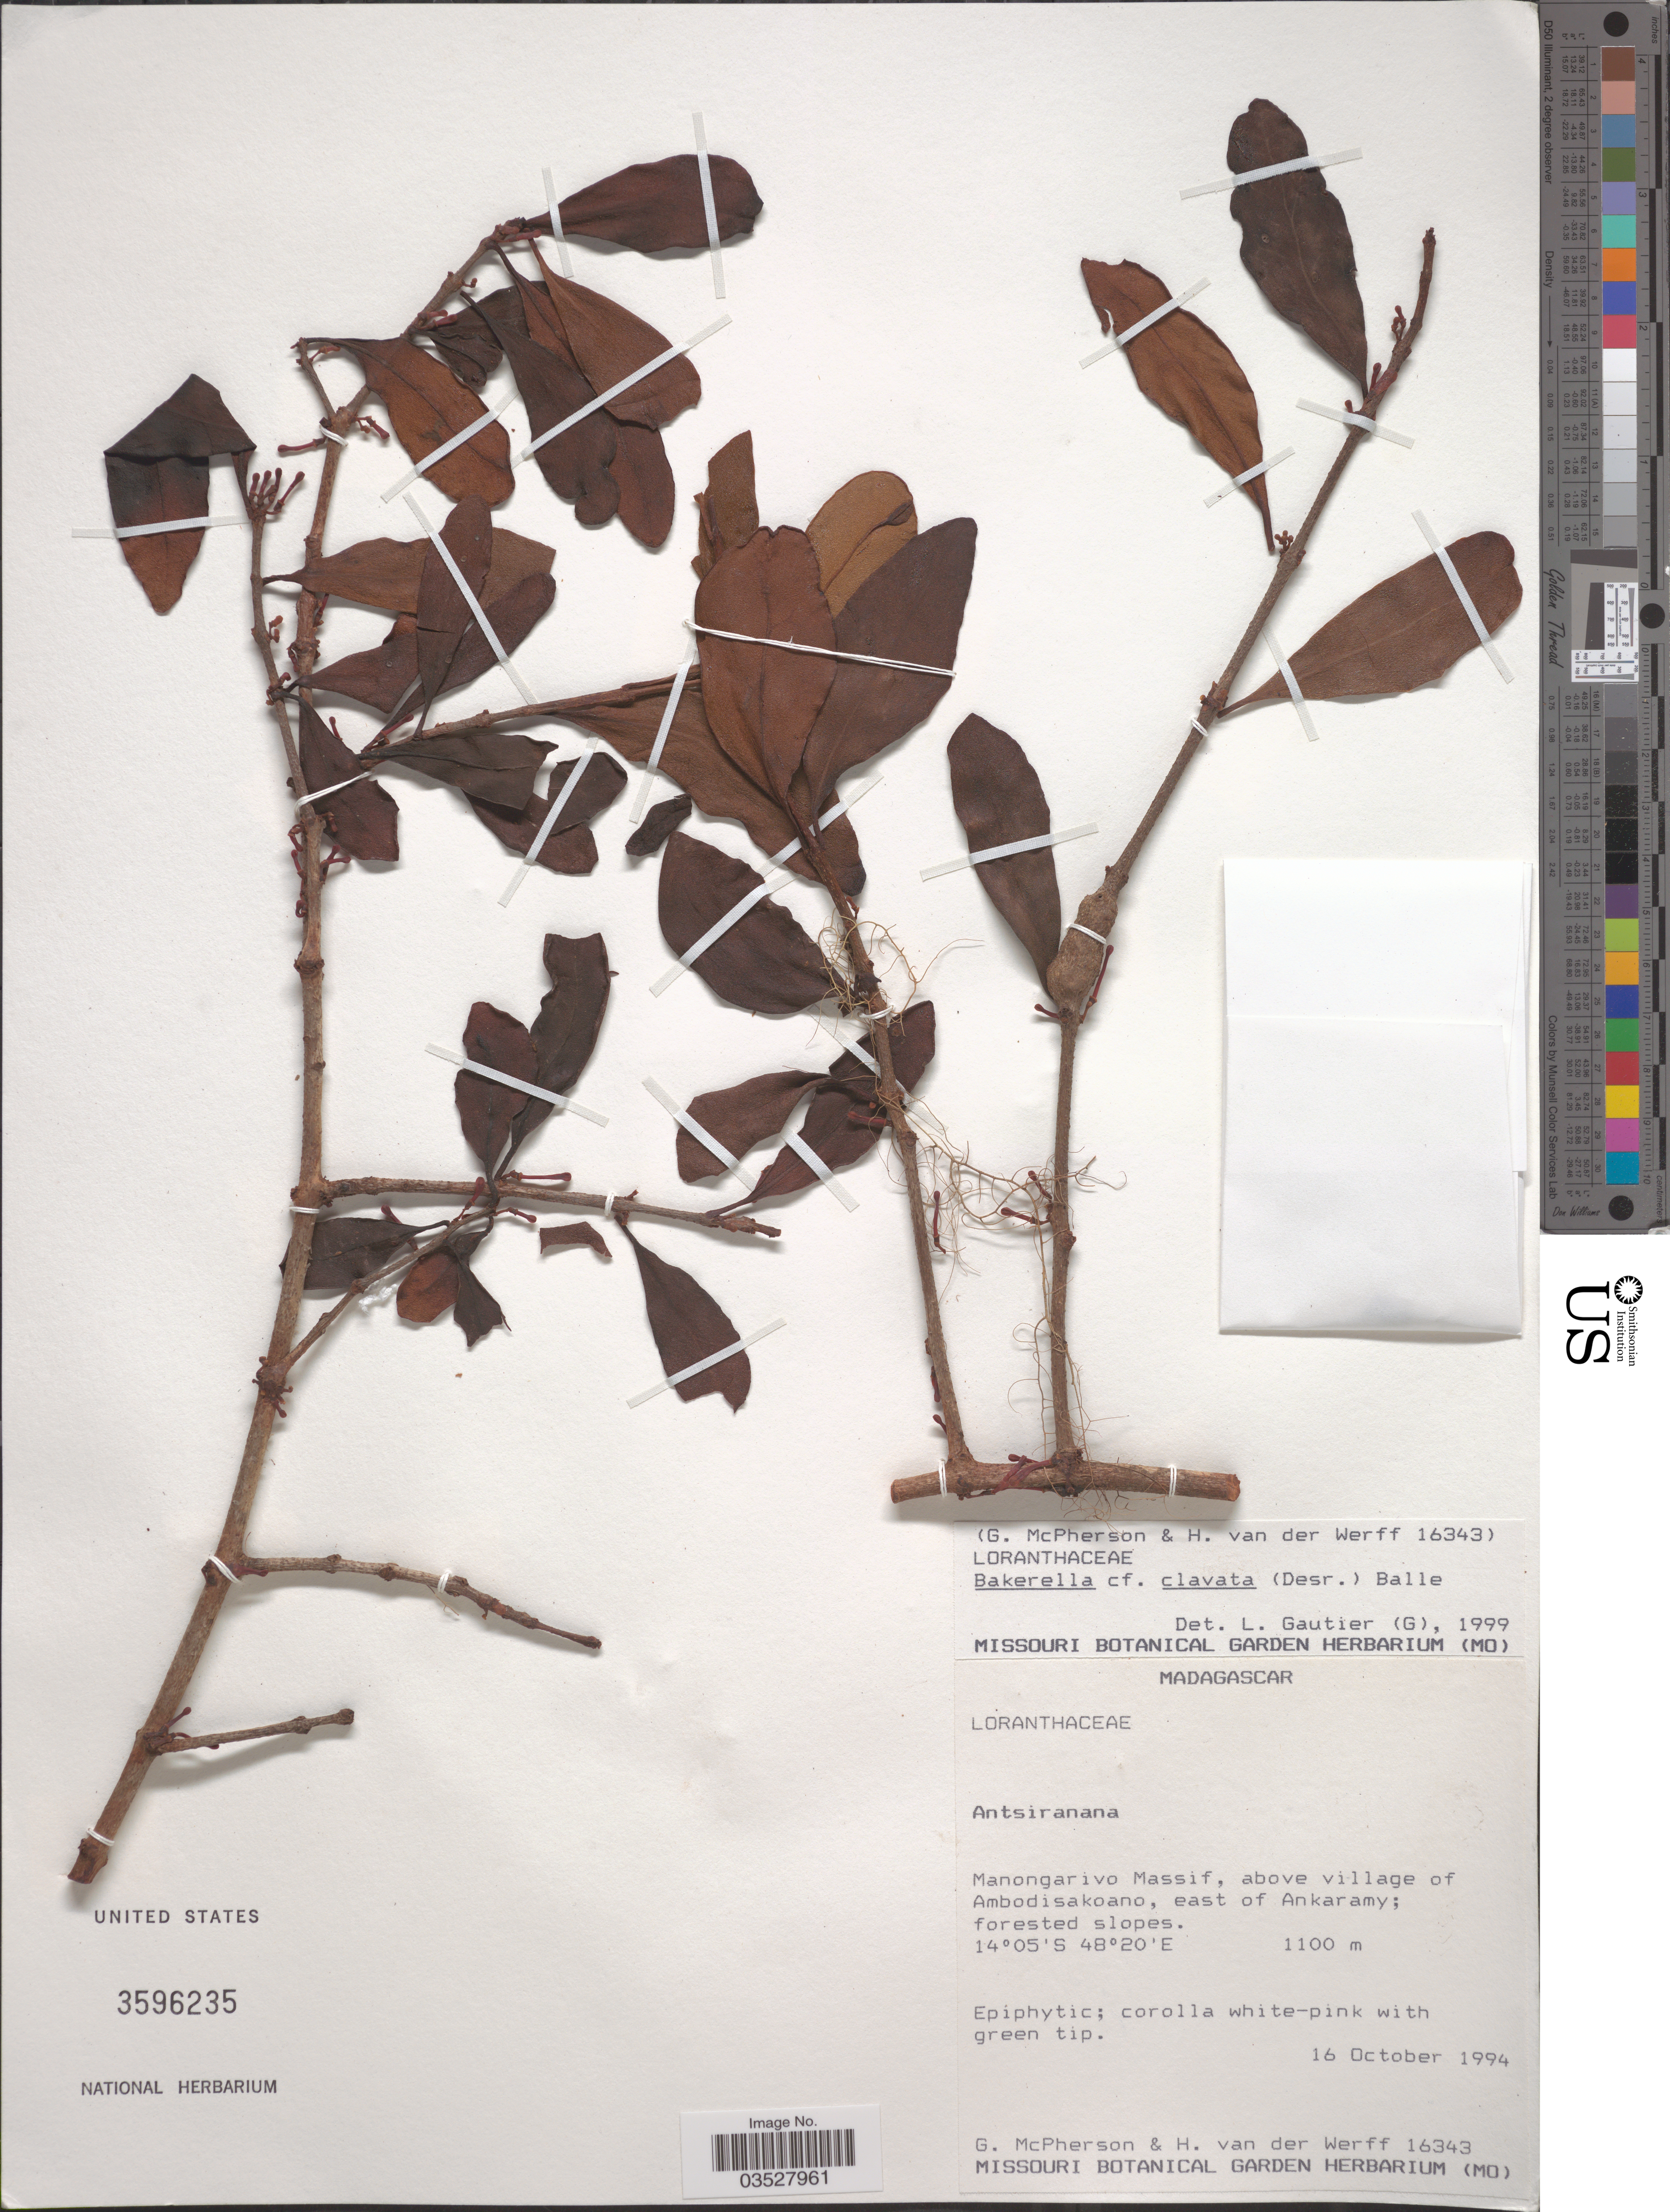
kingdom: Plantae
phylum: Tracheophyta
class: Magnoliopsida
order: Santalales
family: Loranthaceae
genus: Bakerella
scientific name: Bakerella clavata var. clavata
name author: (Desr.) Balle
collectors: G. McPherson & H. van der Werff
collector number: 16343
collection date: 1994-10-16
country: Madagascar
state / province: Diana / Sofia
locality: Manongarivo Massif, above village of Ambodisakoano, east of Ankaramy.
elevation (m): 1100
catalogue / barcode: US 3596235